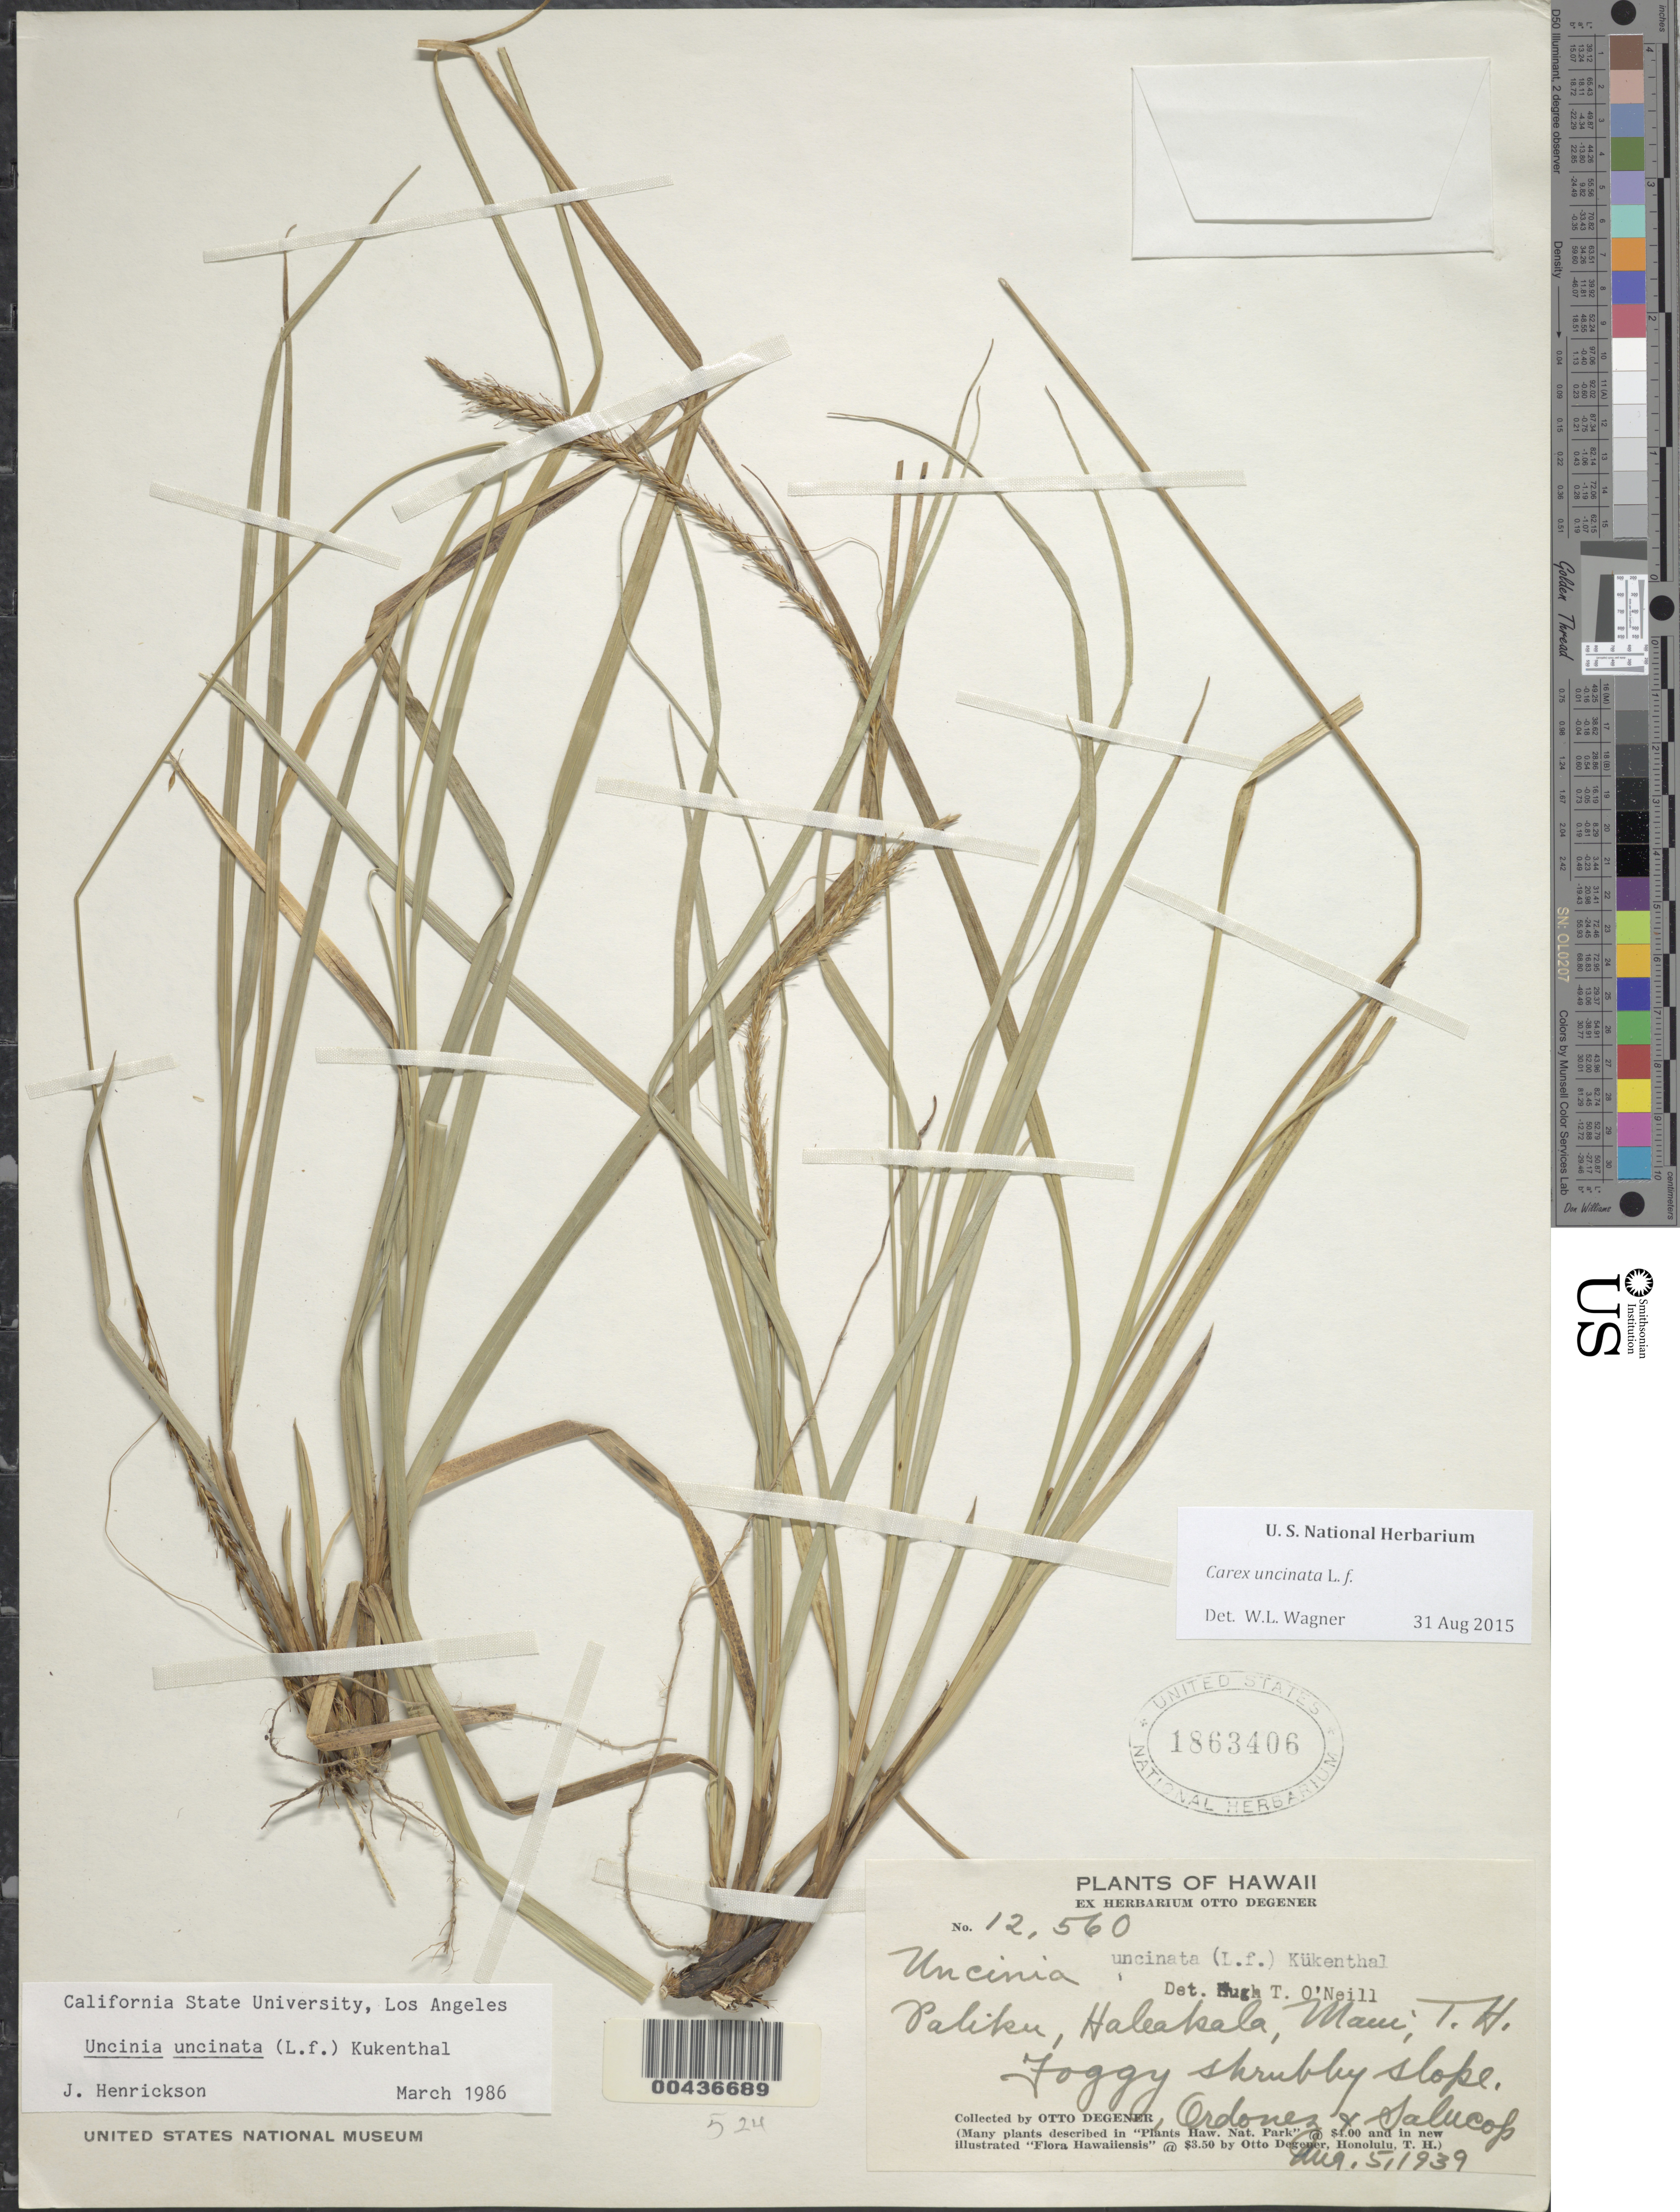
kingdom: Plantae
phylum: Tracheophyta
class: Liliopsida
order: Poales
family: Cyperaceae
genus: Carex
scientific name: Carex uncinata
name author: L. f.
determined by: Wagner, W. L., (BOT), Smithsonian Institution - National Museum of Natural History (UNITED STATES)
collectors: O. Degener, Ordonez & -- Salucop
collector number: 12560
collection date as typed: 5 Aug 1939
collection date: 1939-08-05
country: United States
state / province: Hawaii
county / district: Maui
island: Maui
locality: Paliku, Haleakala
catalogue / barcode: US 1863406